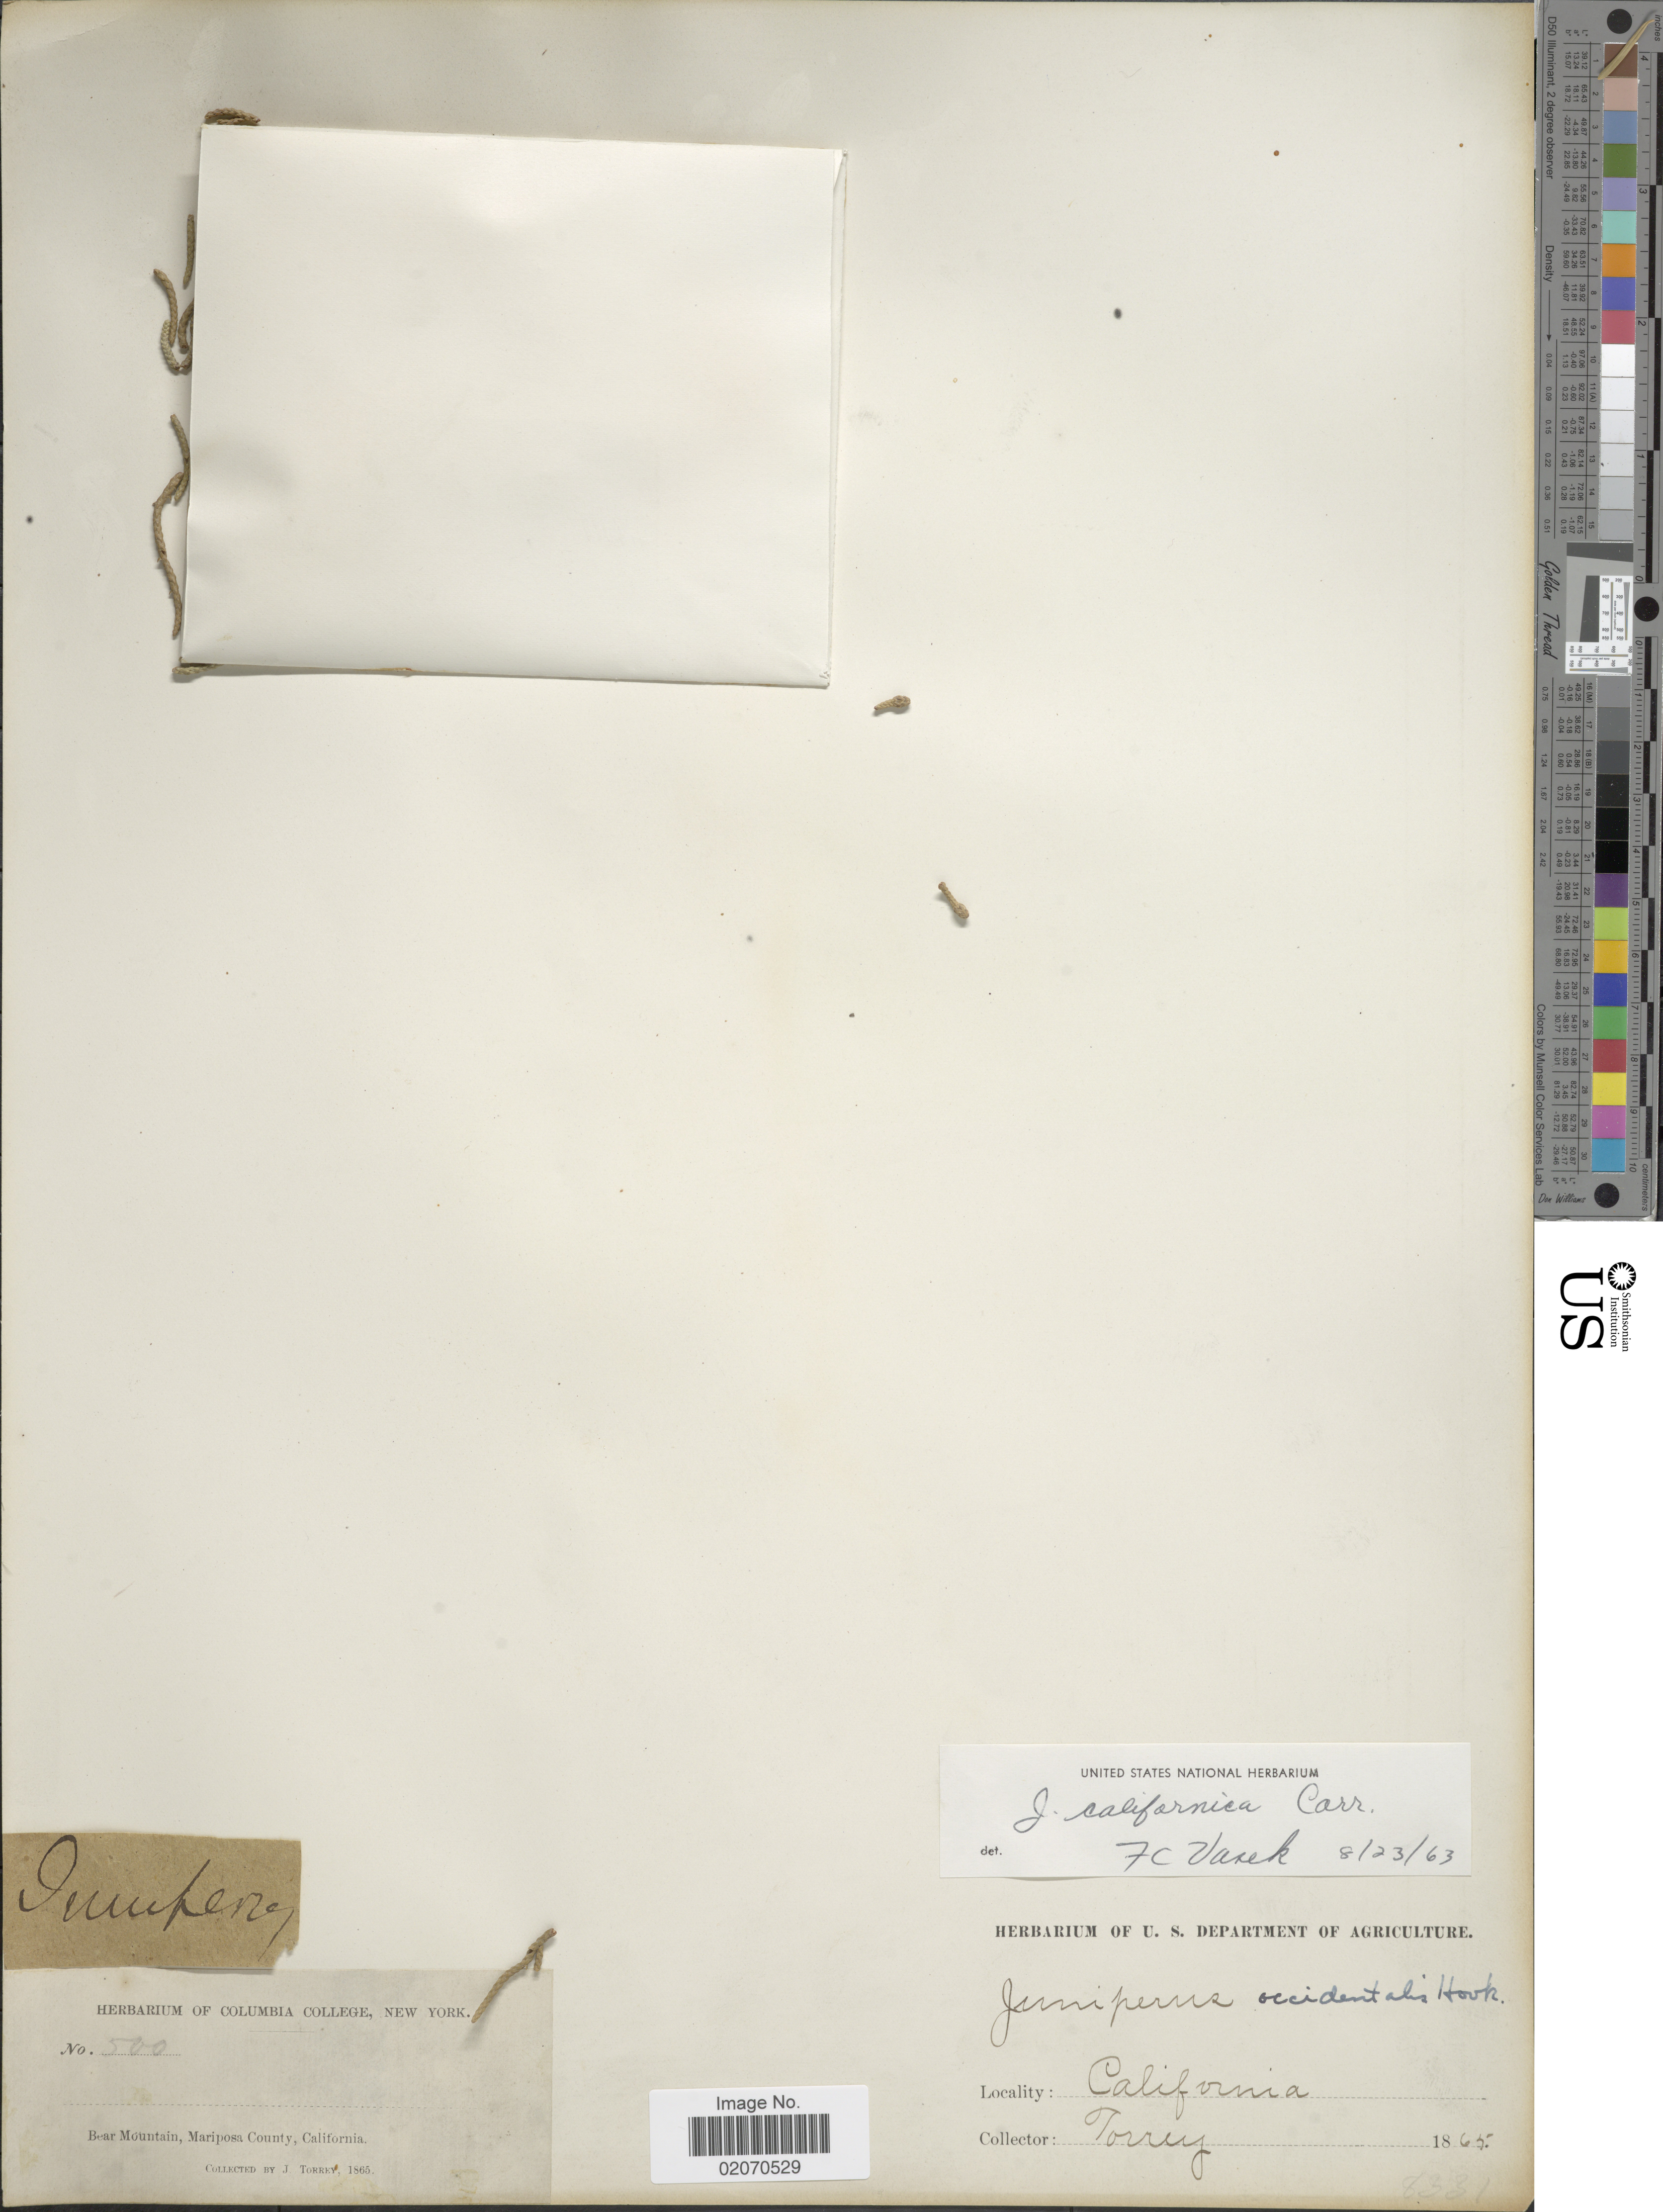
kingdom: Plantae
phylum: Tracheophyta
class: Pinopsida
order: Pinales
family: Cupressaceae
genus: Juniperus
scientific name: Juniperus californica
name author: Carrière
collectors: J. Torrey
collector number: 500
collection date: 1865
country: United States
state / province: California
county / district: Mariposa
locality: Bear Mountain, Mariposa County